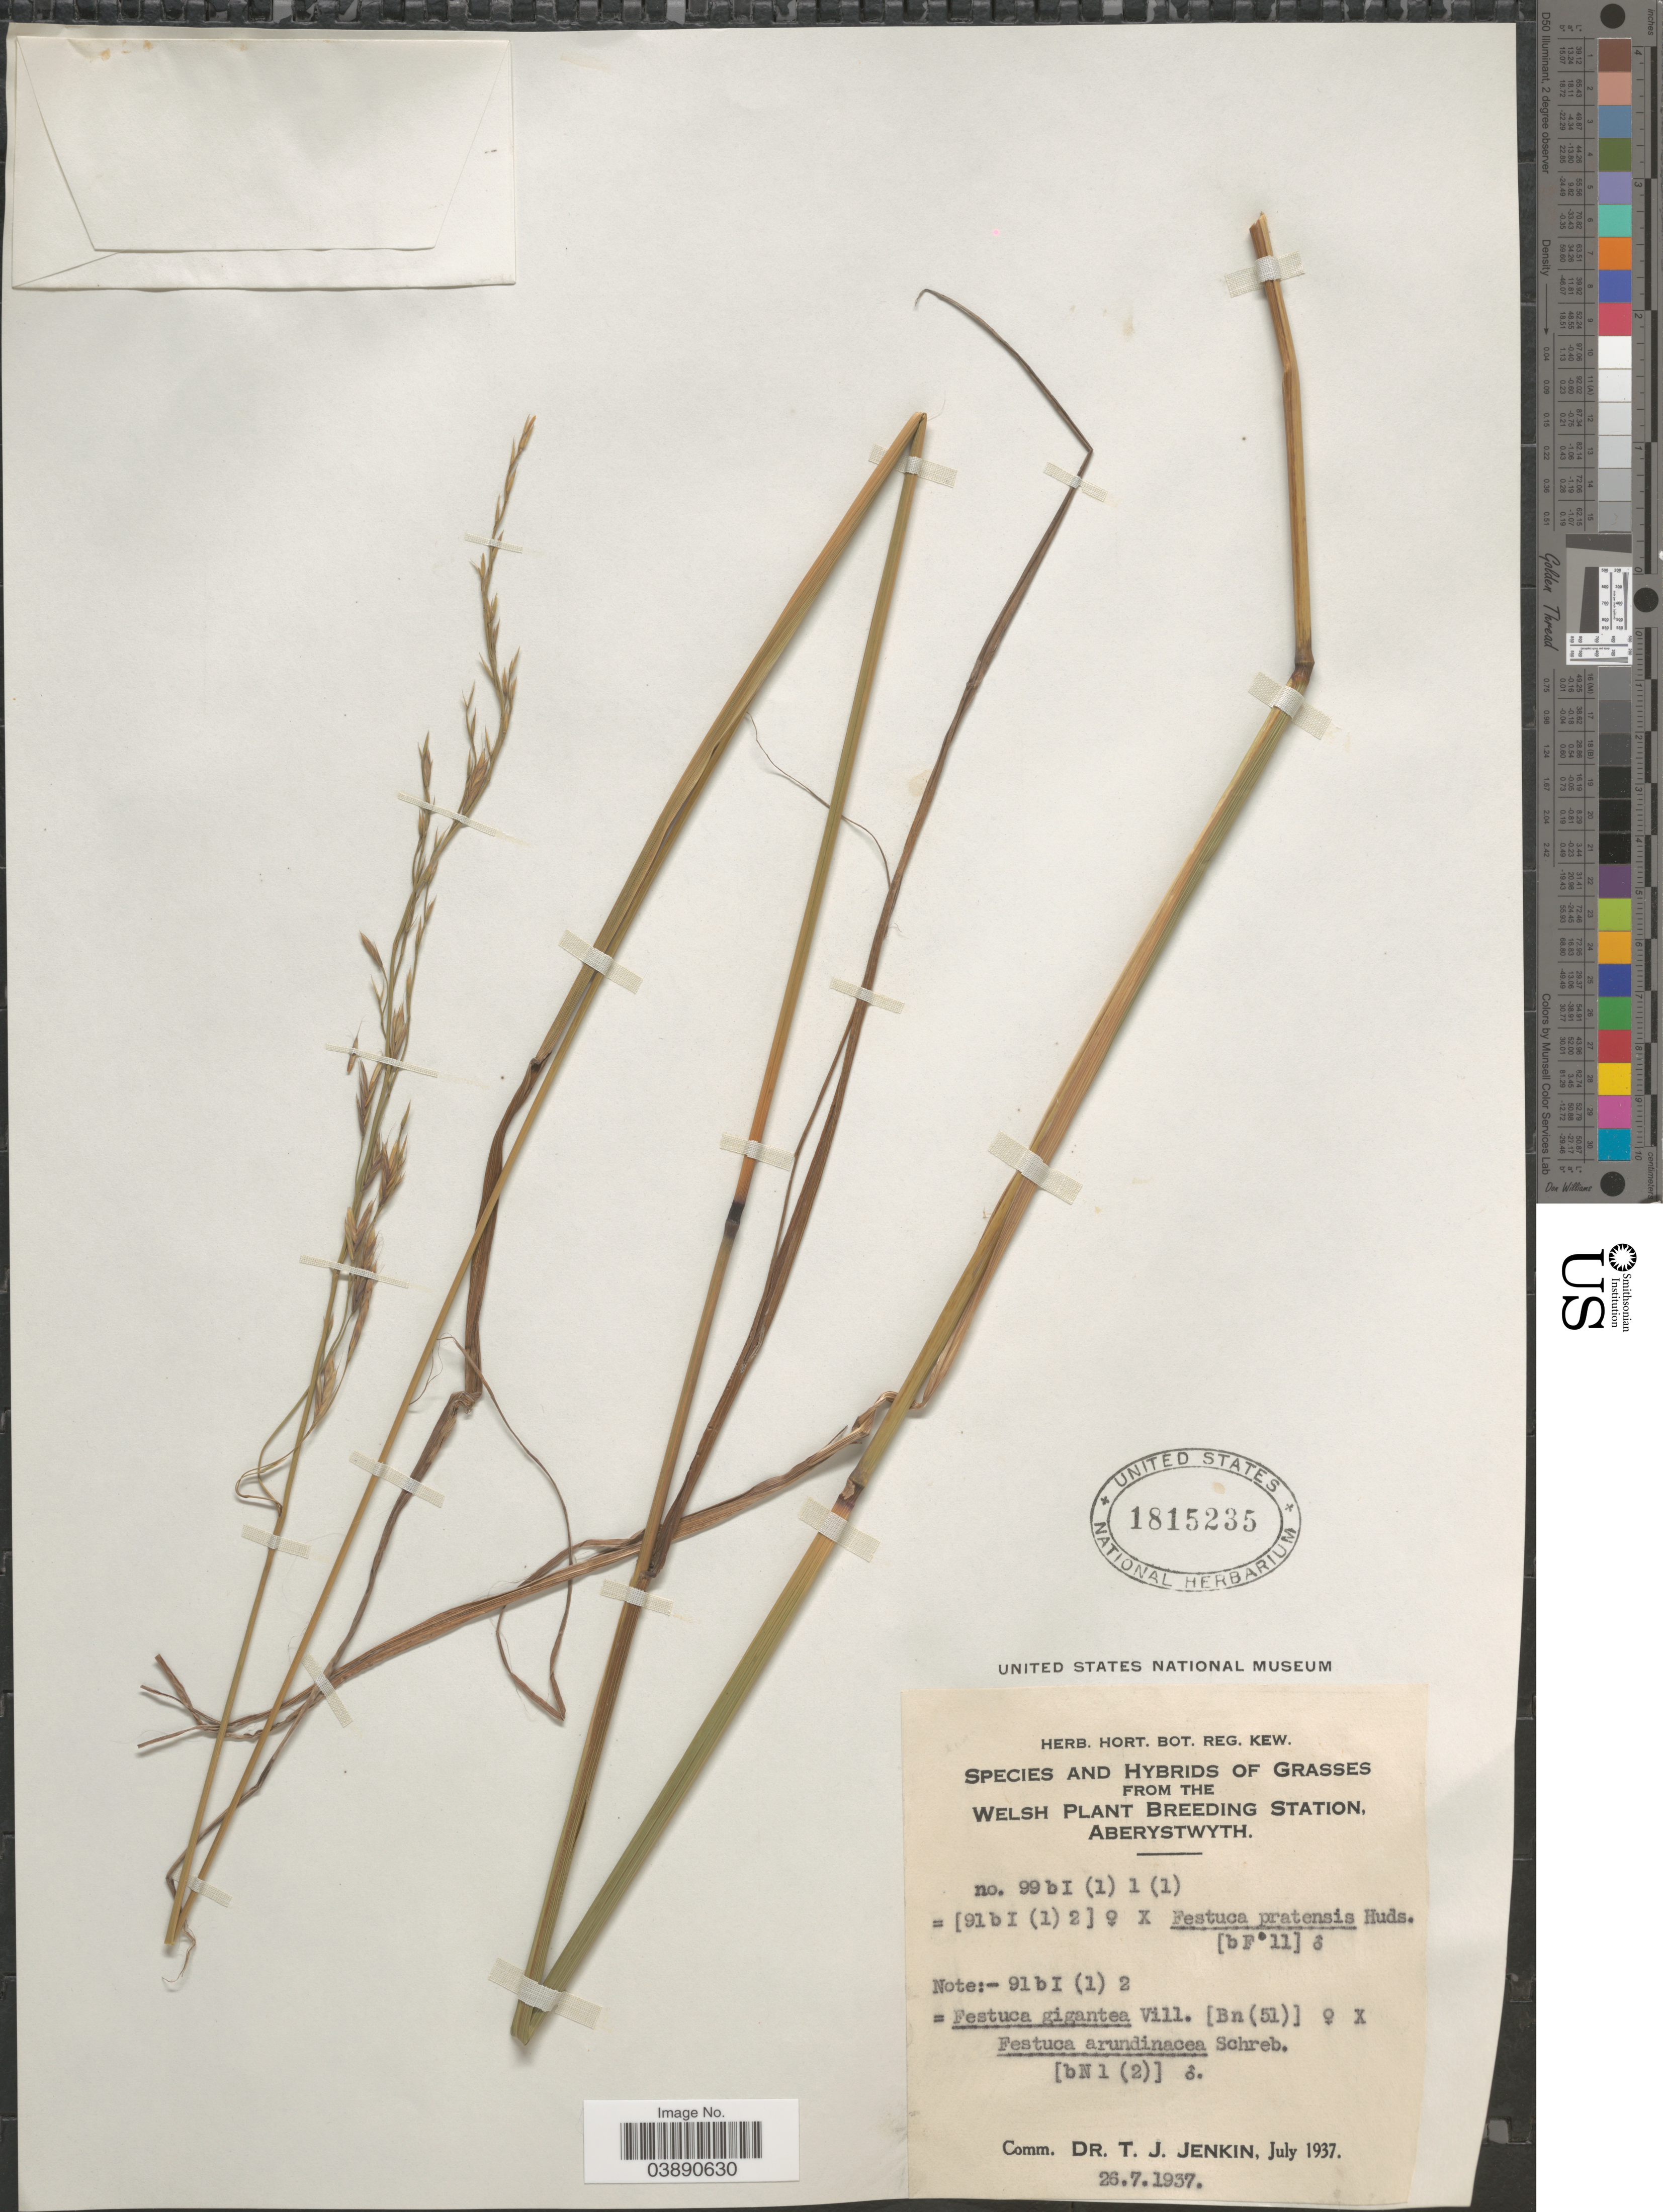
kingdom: Plantae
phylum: Tracheophyta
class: Liliopsida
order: Poales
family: Poaceae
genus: Festuca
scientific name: Festuca sp.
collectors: Ex herb. Hort. Bot. Reg. Kew.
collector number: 99b I (1) 1 (1)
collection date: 1937-07-26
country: United Kingdom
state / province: Wales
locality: Welsh Plant Breeding Station, Aberystwyth.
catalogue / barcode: US 1815235